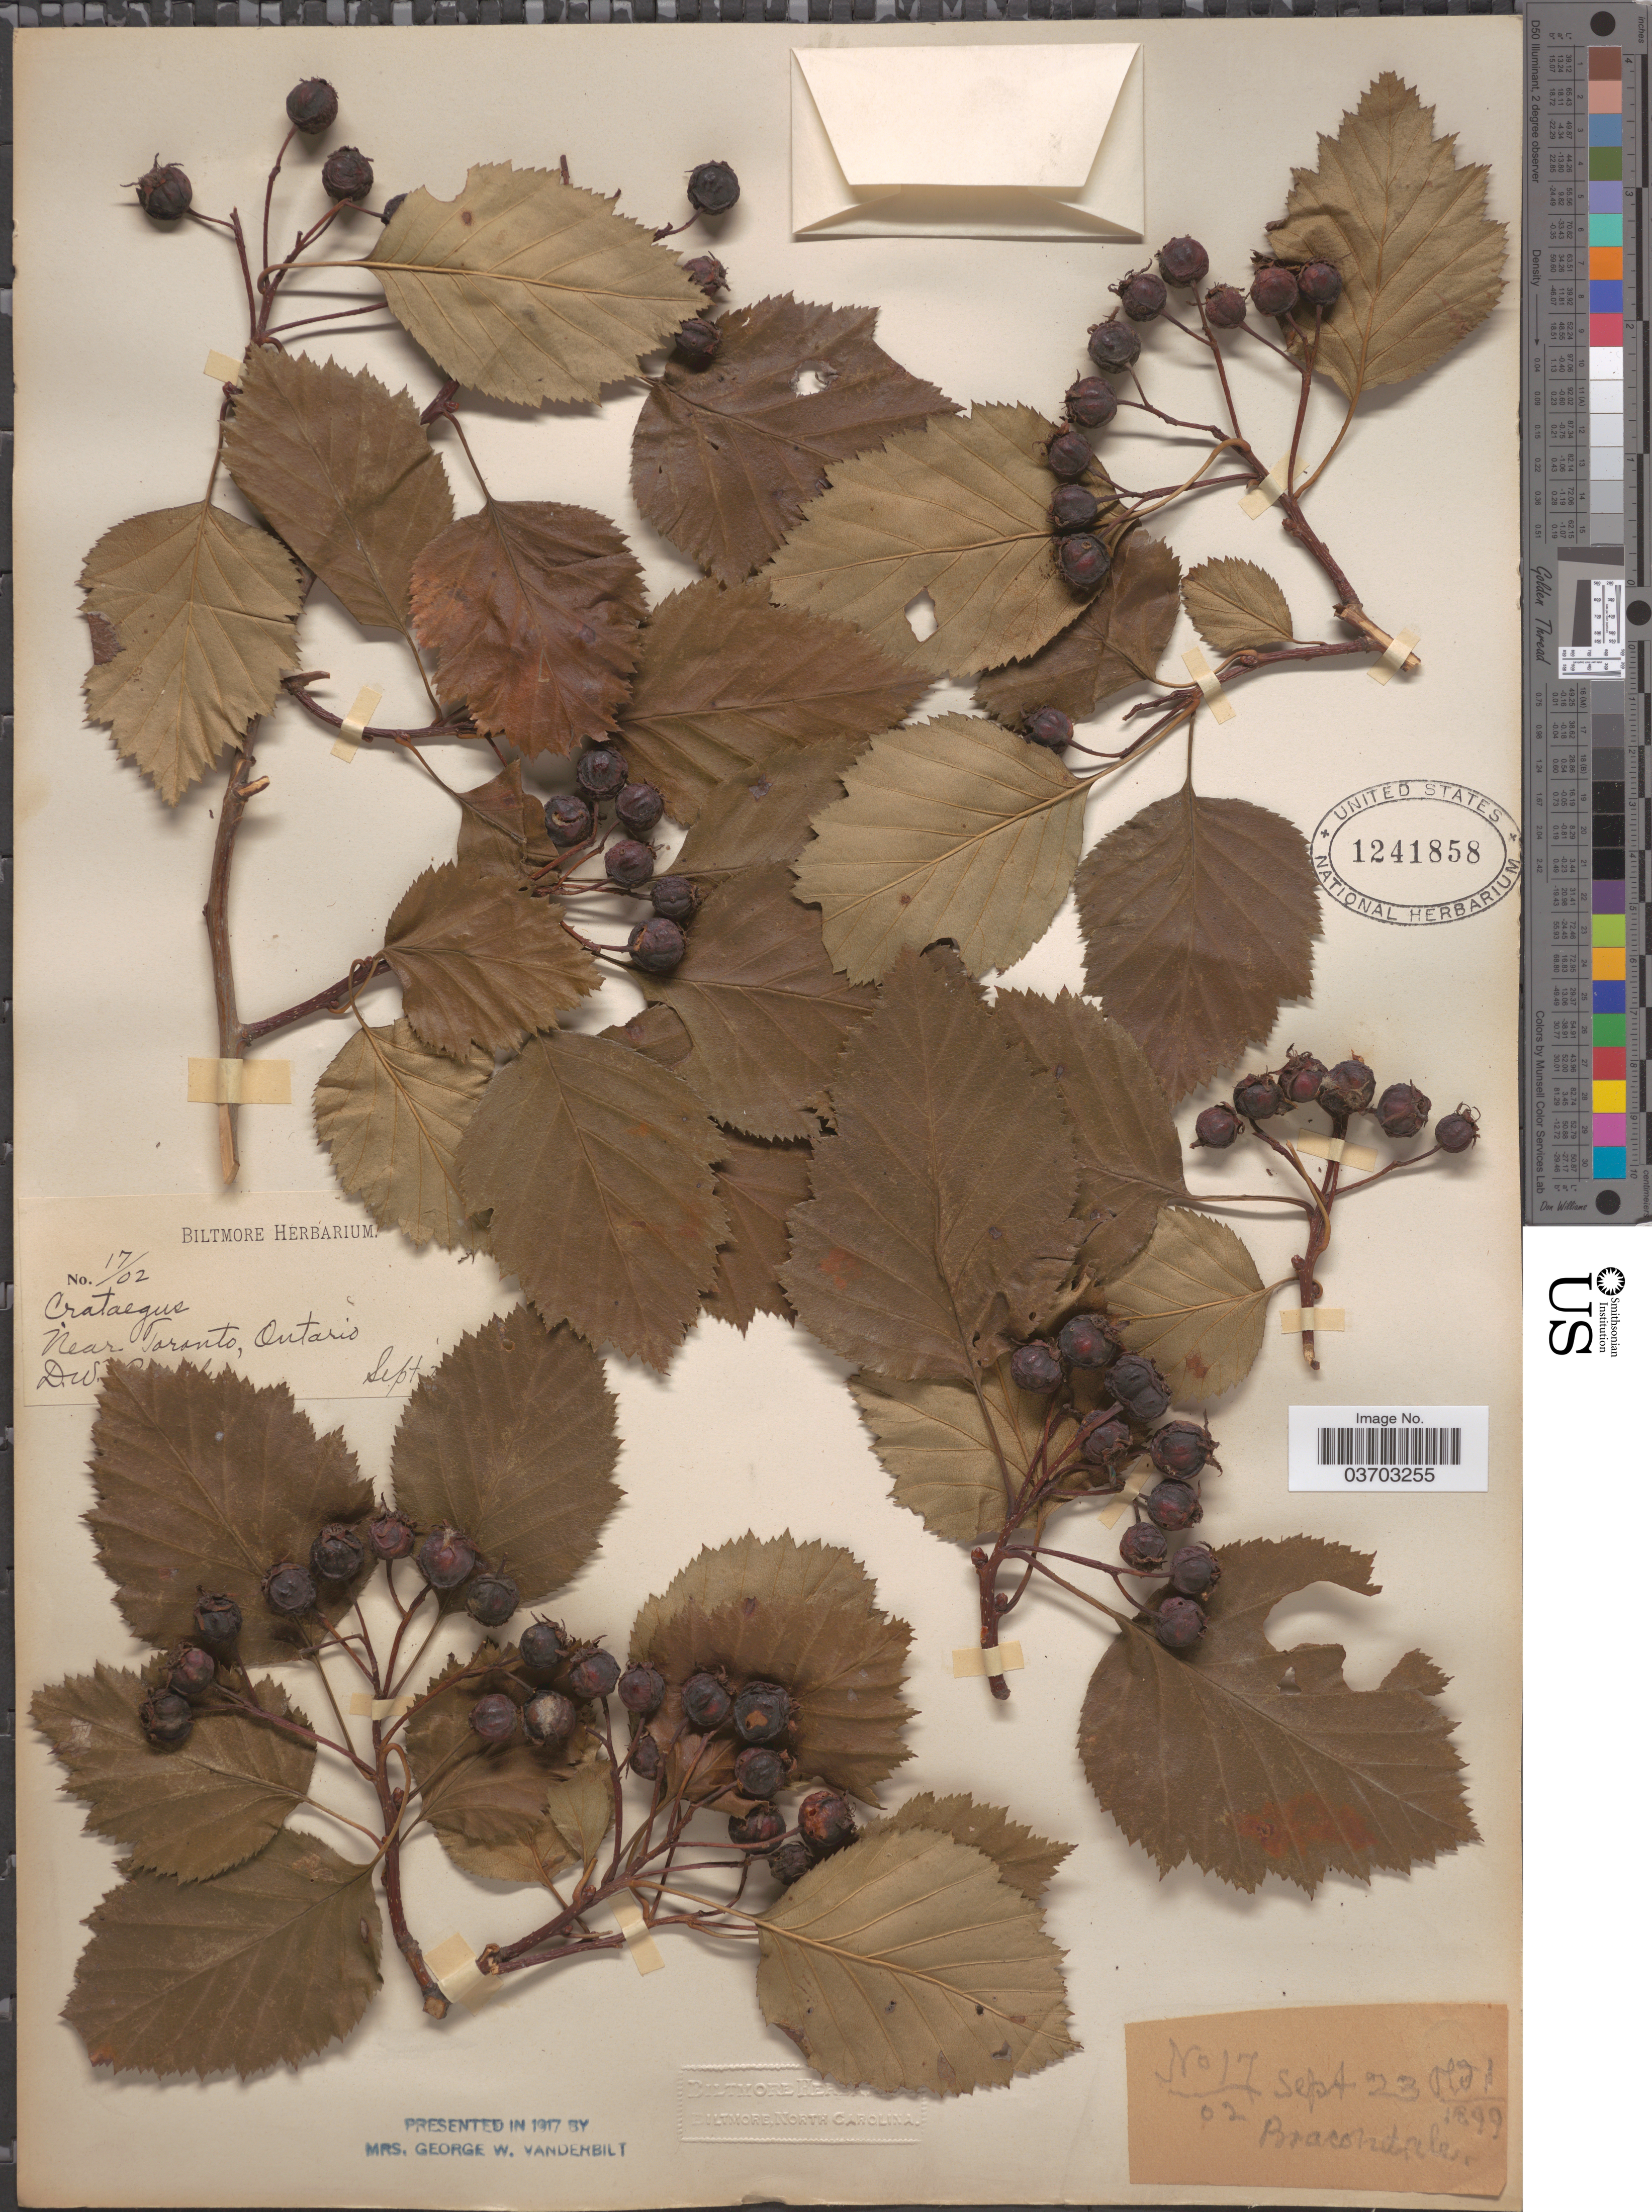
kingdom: Plantae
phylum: Tracheophyta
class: Magnoliopsida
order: Rosales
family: Rosaceae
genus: Crataegus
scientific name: Crataegus sp.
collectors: D. Beadle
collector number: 17/02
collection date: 1899-09-23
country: Canada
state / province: Ontario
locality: Near Toronto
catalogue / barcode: US 1241858